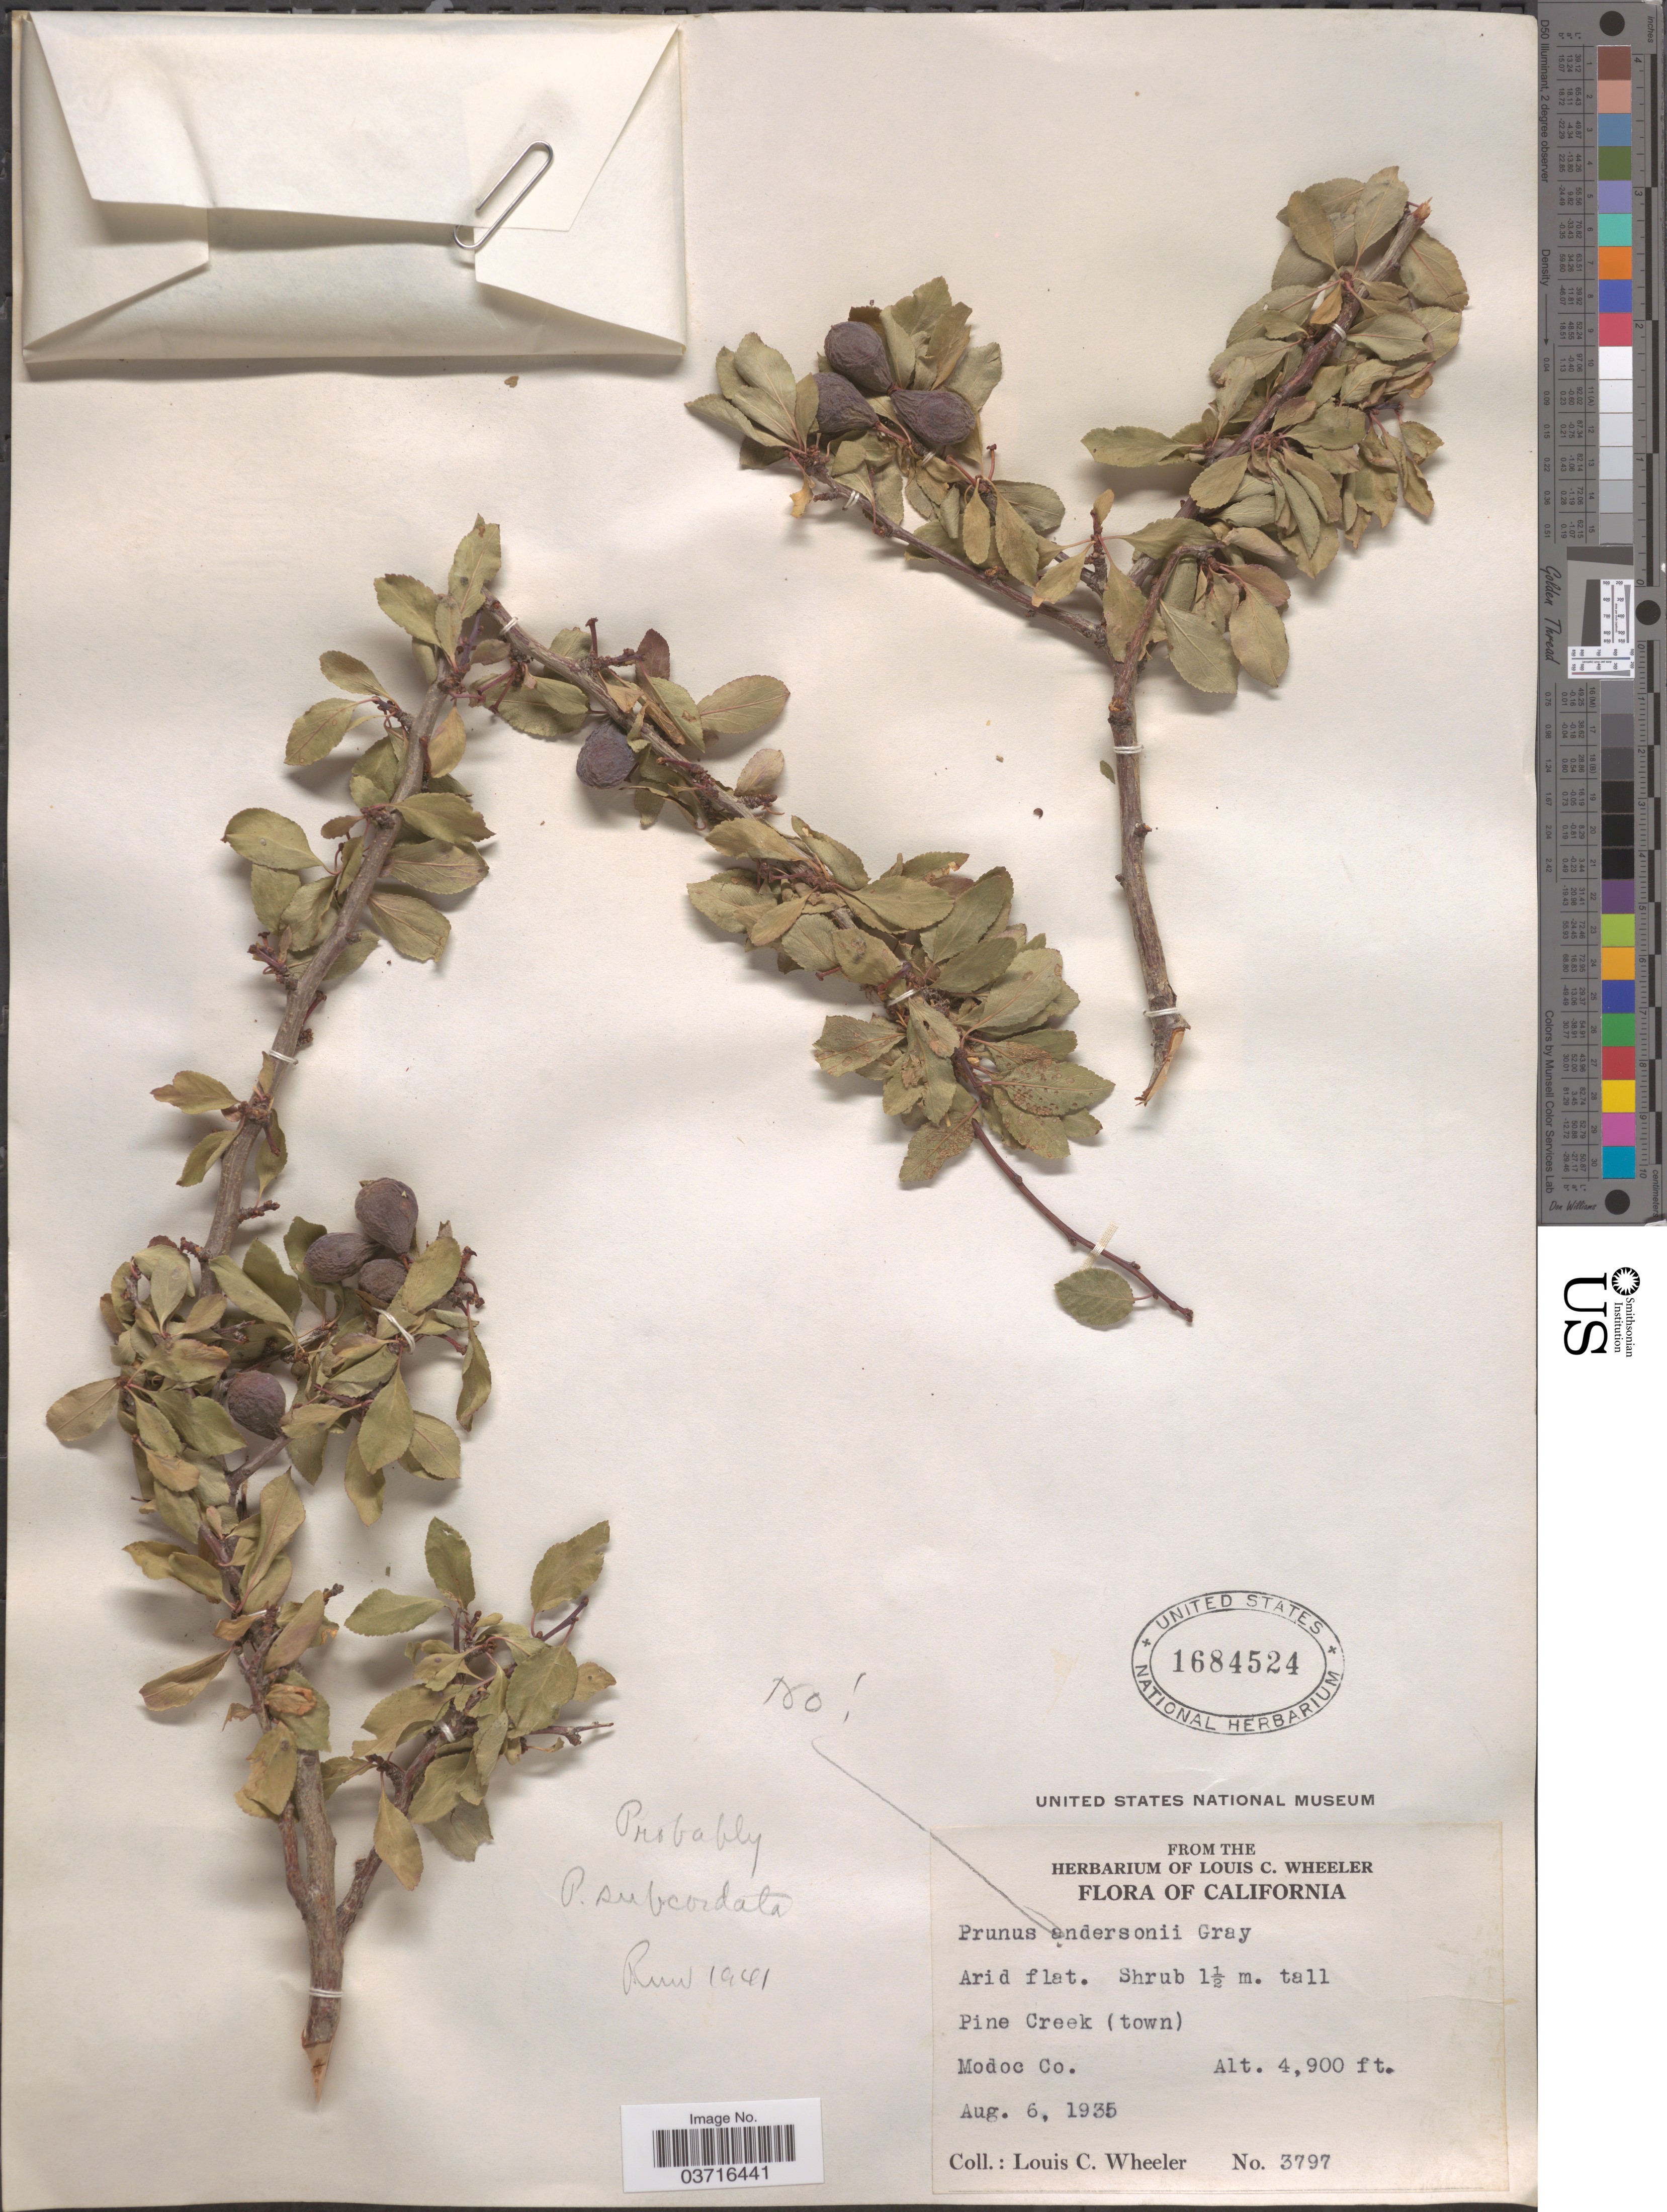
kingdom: Plantae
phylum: Tracheophyta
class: Magnoliopsida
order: Rosales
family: Rosaceae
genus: Prunus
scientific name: Prunus subcordata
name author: Benth.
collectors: L. C. Wheeler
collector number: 3797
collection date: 1935-08-06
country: United States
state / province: California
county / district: Modoc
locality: Pine Creek (town) Modoc Co.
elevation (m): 1494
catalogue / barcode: US 1684524